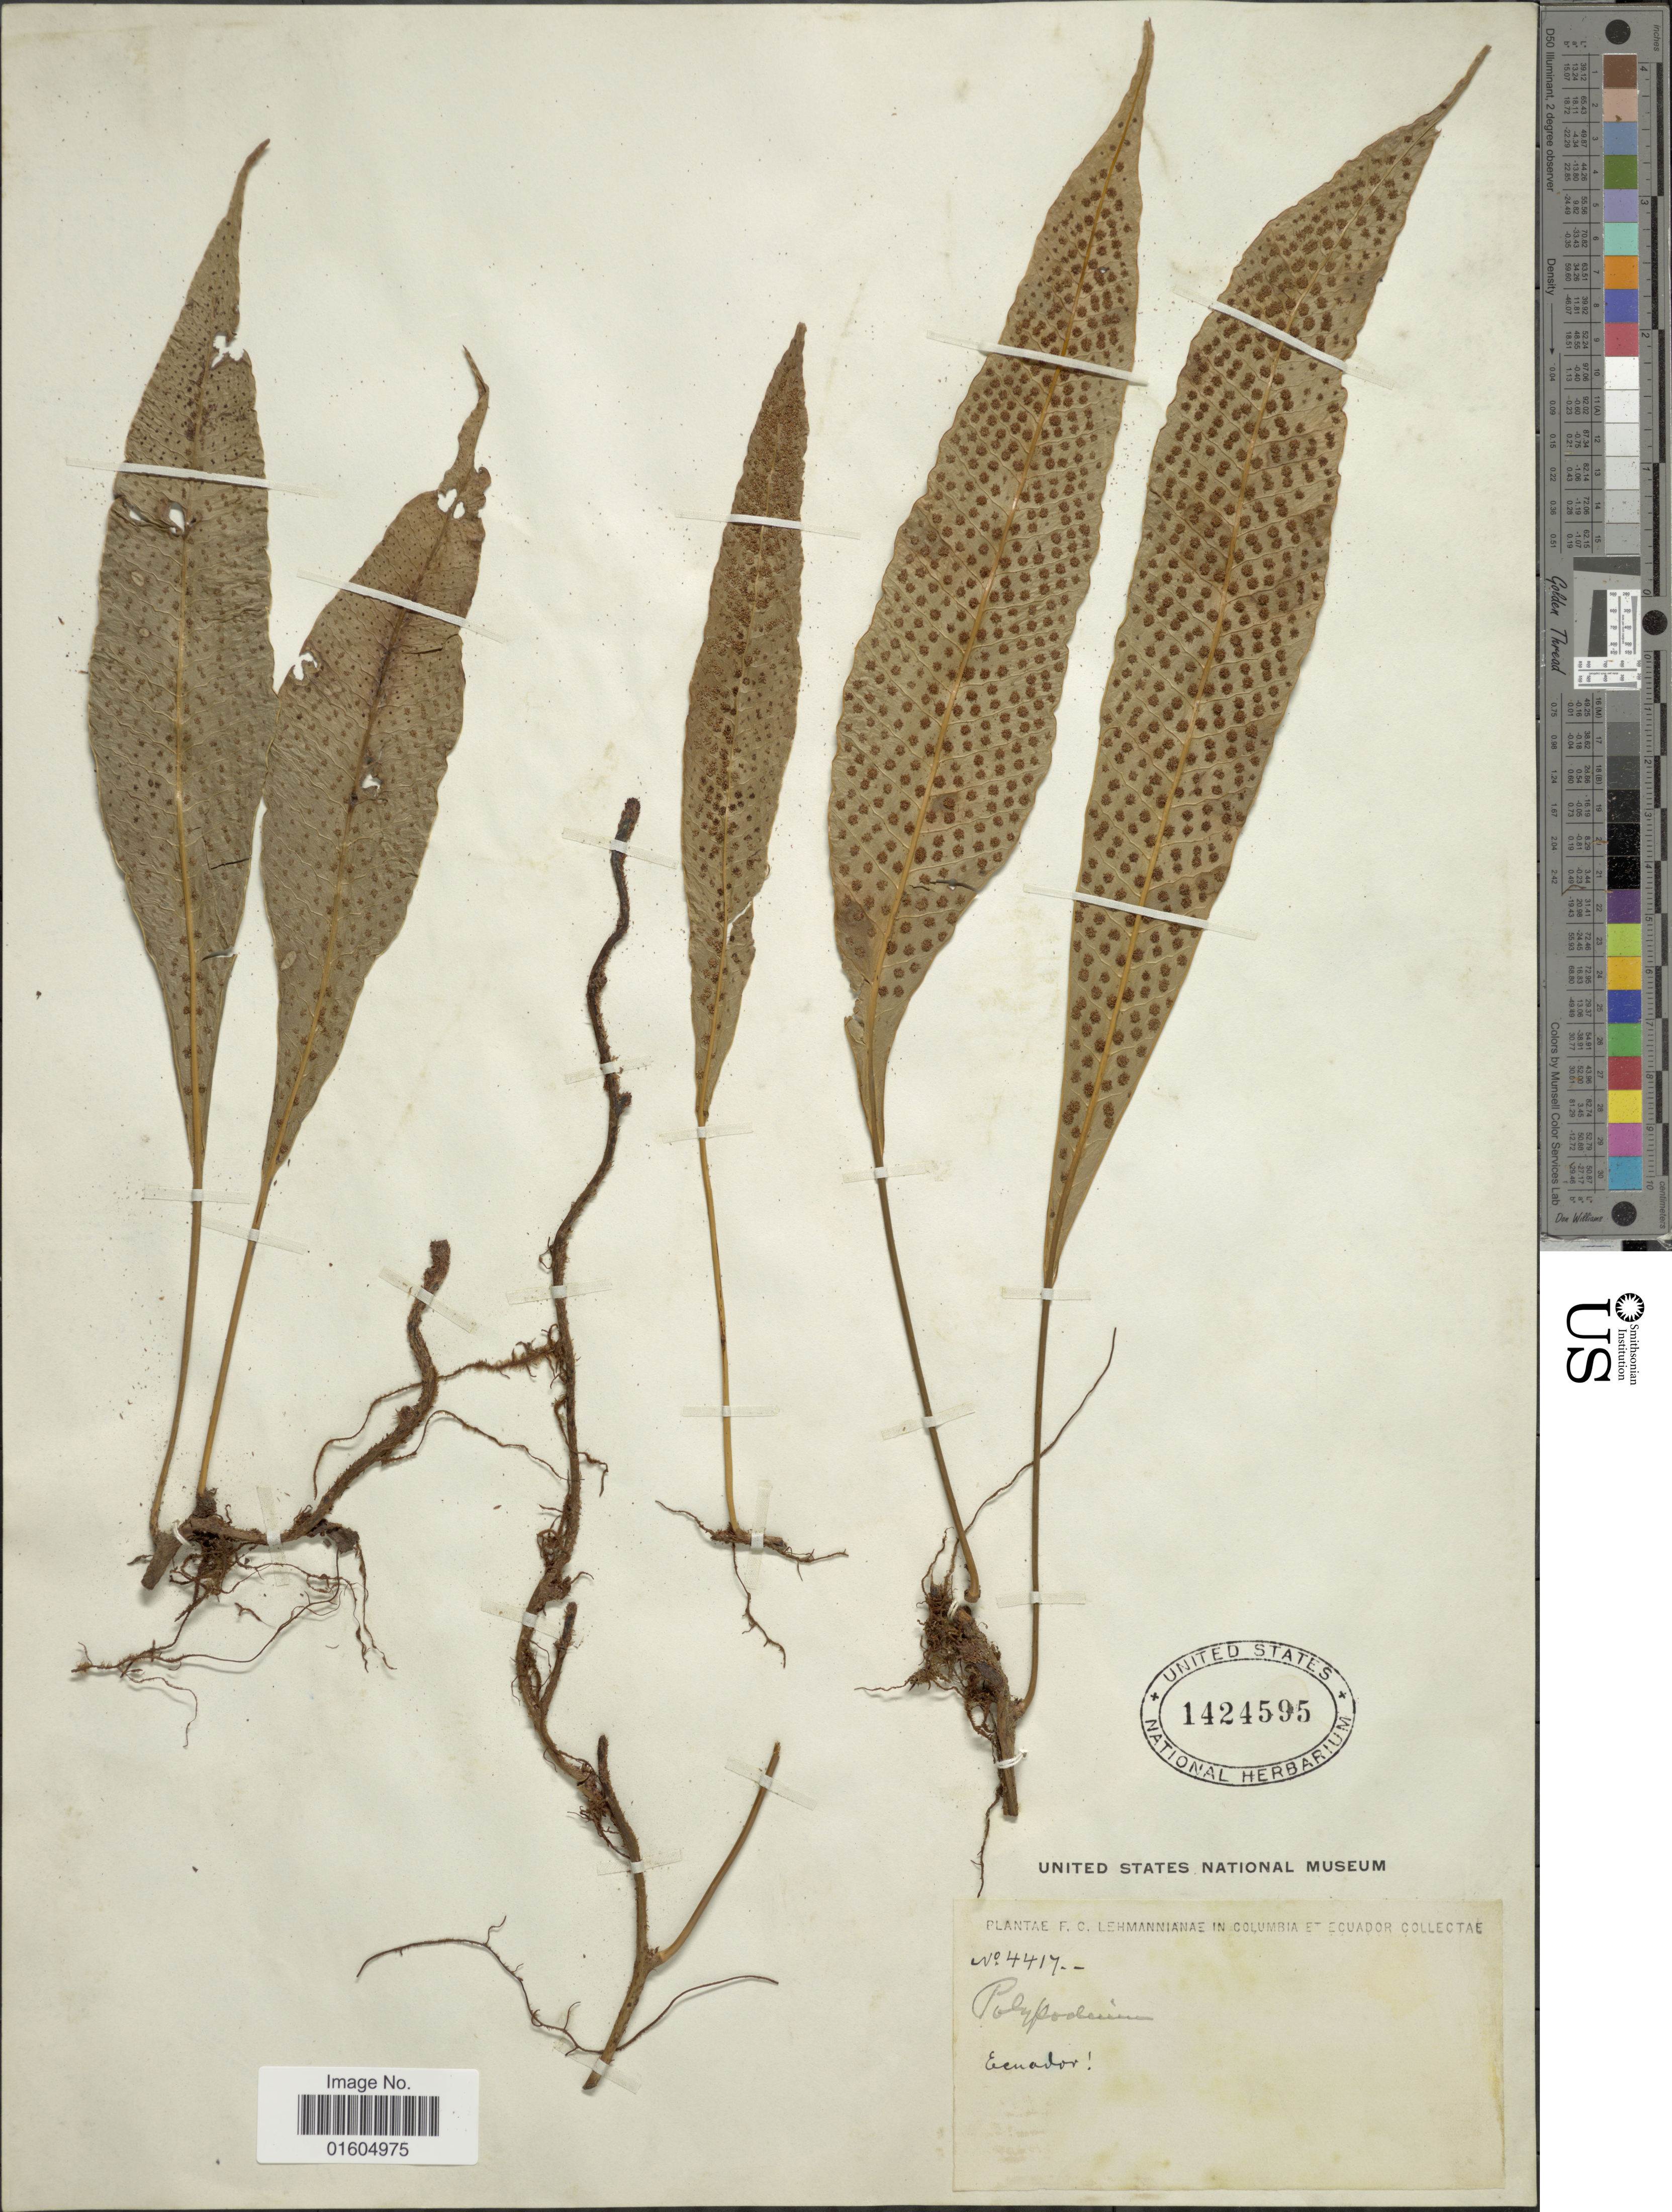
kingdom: Plantae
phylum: Tracheophyta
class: Polypodiopsida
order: Polypodiales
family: Polypodiaceae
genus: Campyloneurum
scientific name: Campyloneurum sphenodes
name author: (Kunze ex Klotzsch) Fée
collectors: F. C. Lehmann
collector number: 4417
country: Ecuador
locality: Ecuador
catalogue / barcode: US 1424595